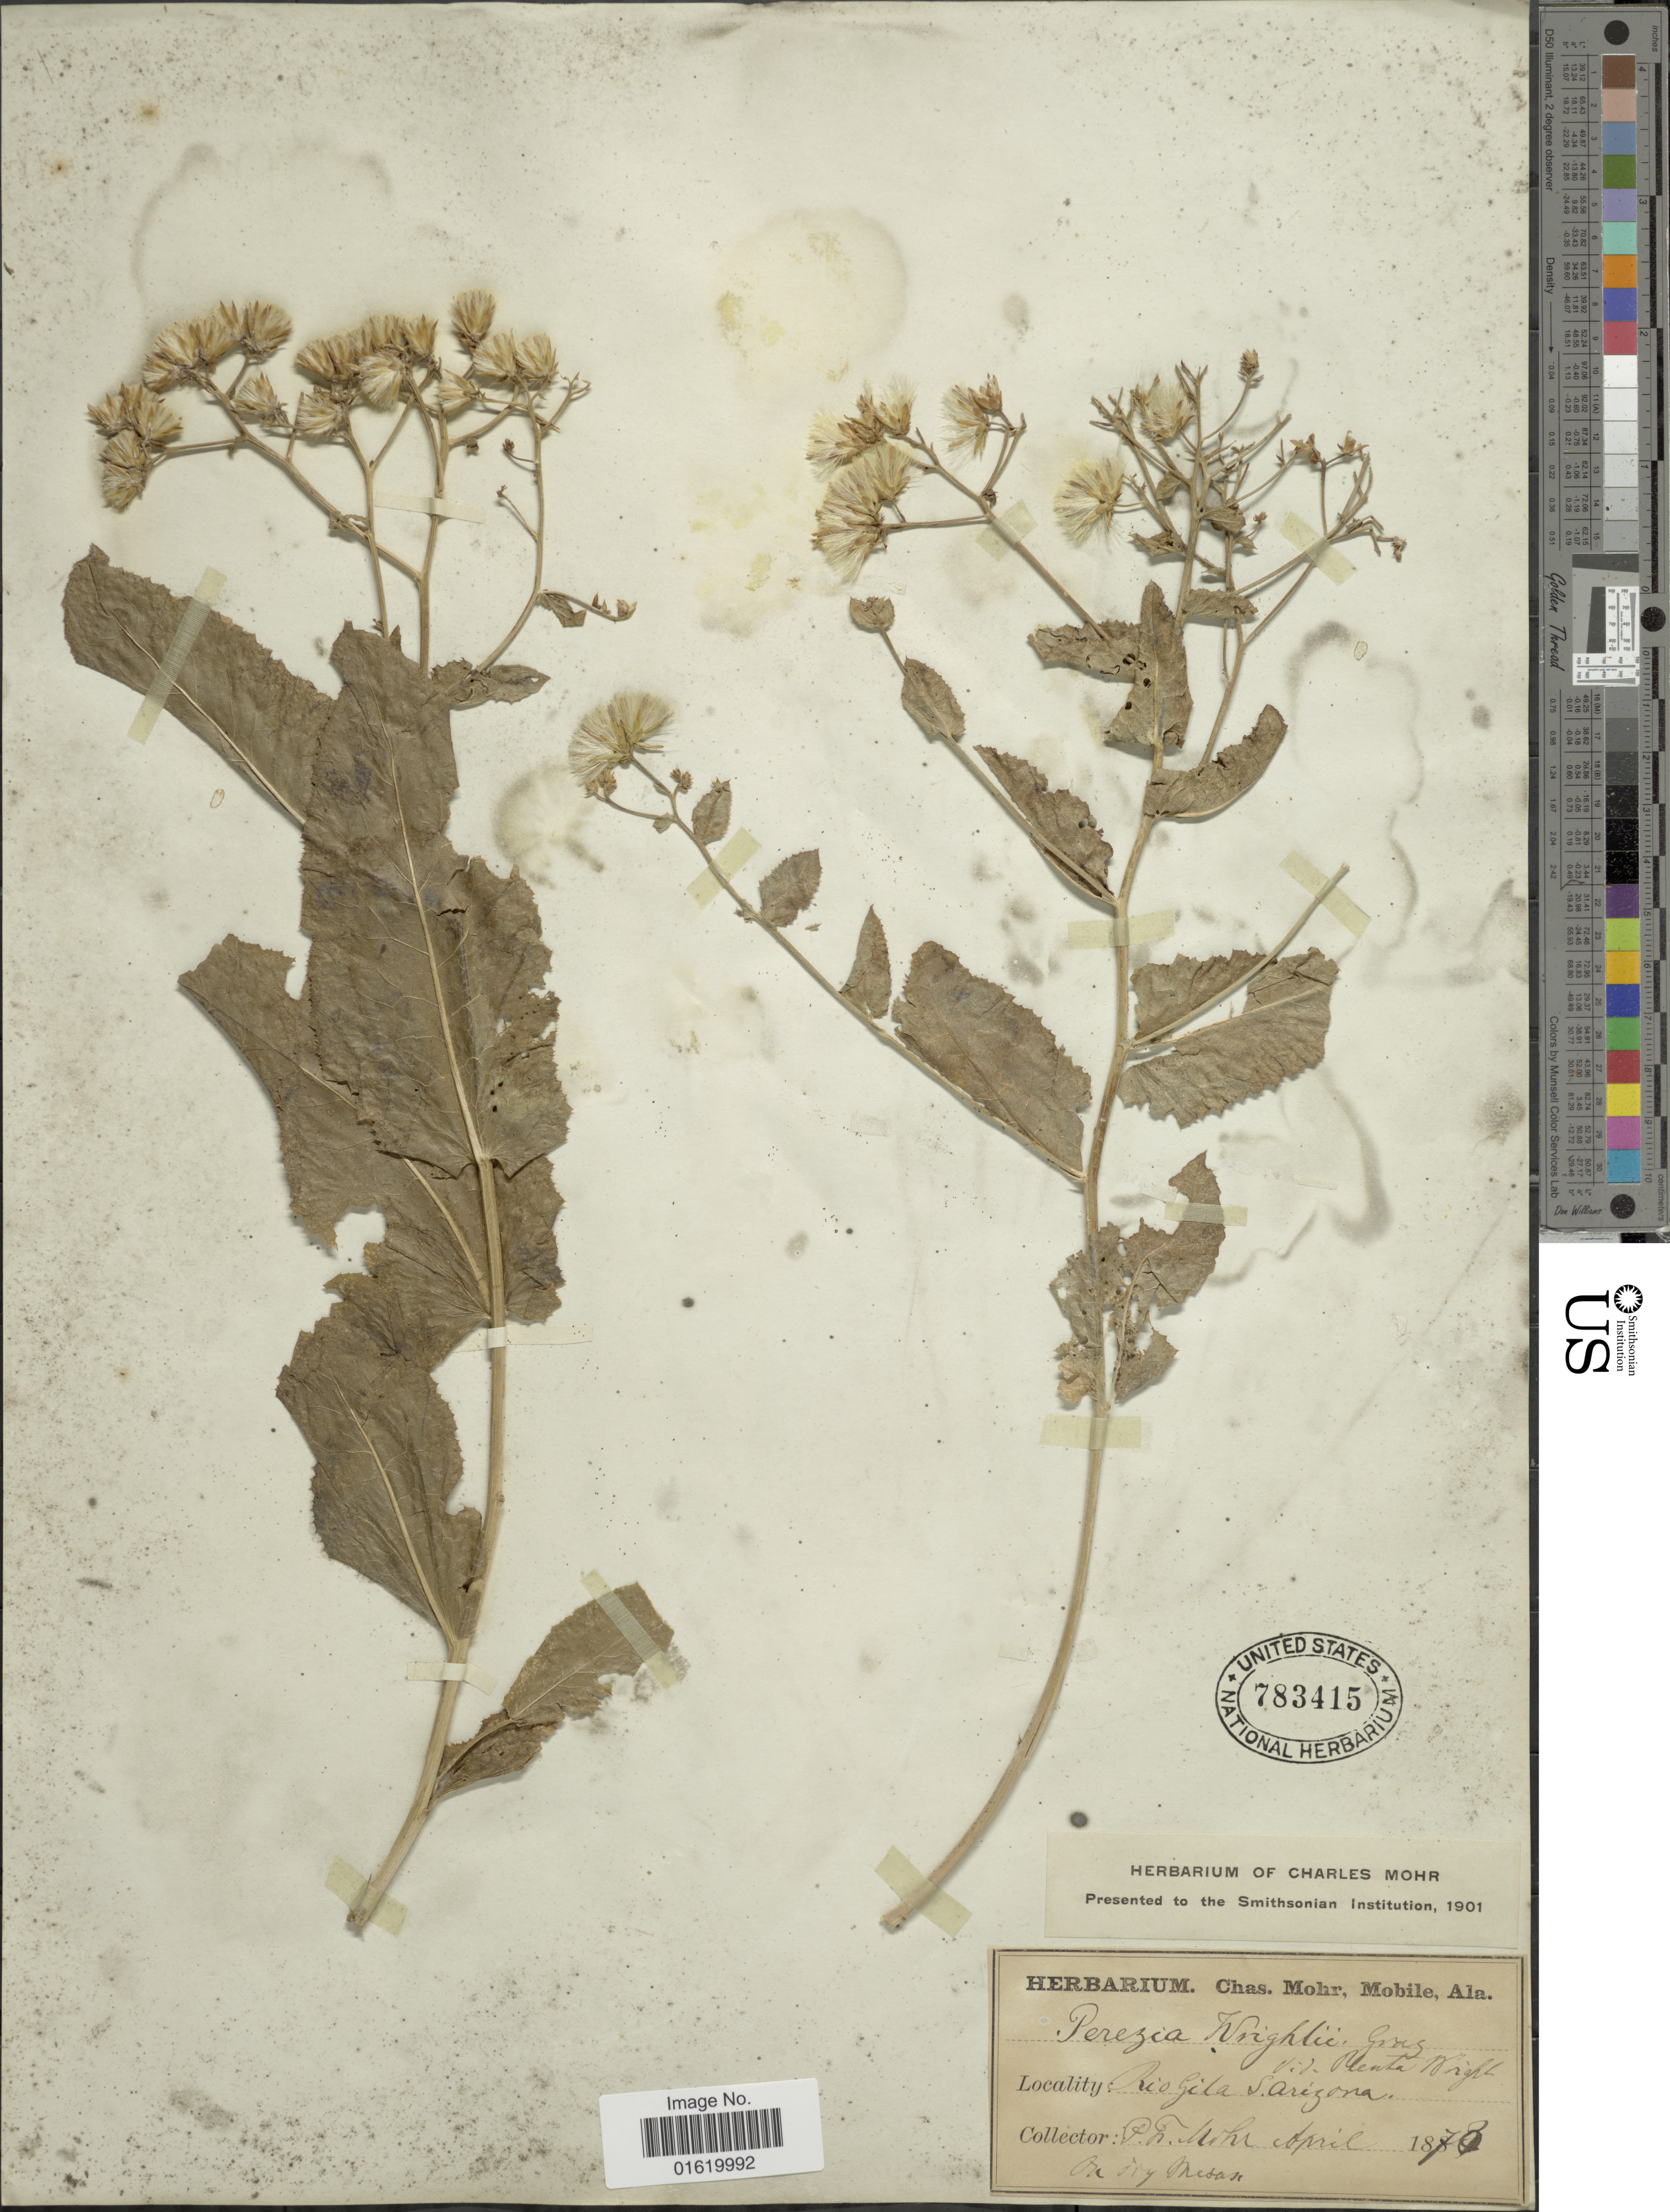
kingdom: Plantae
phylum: Tracheophyta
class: Magnoliopsida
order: Asterales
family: Asteraceae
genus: Acourtia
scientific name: Acourtia wrightii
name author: (A. Gray) Reveal & R.M. King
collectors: P. F. Mohr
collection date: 1870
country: United States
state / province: Arizona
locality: Rio Gita S. Arizona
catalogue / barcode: US 783415